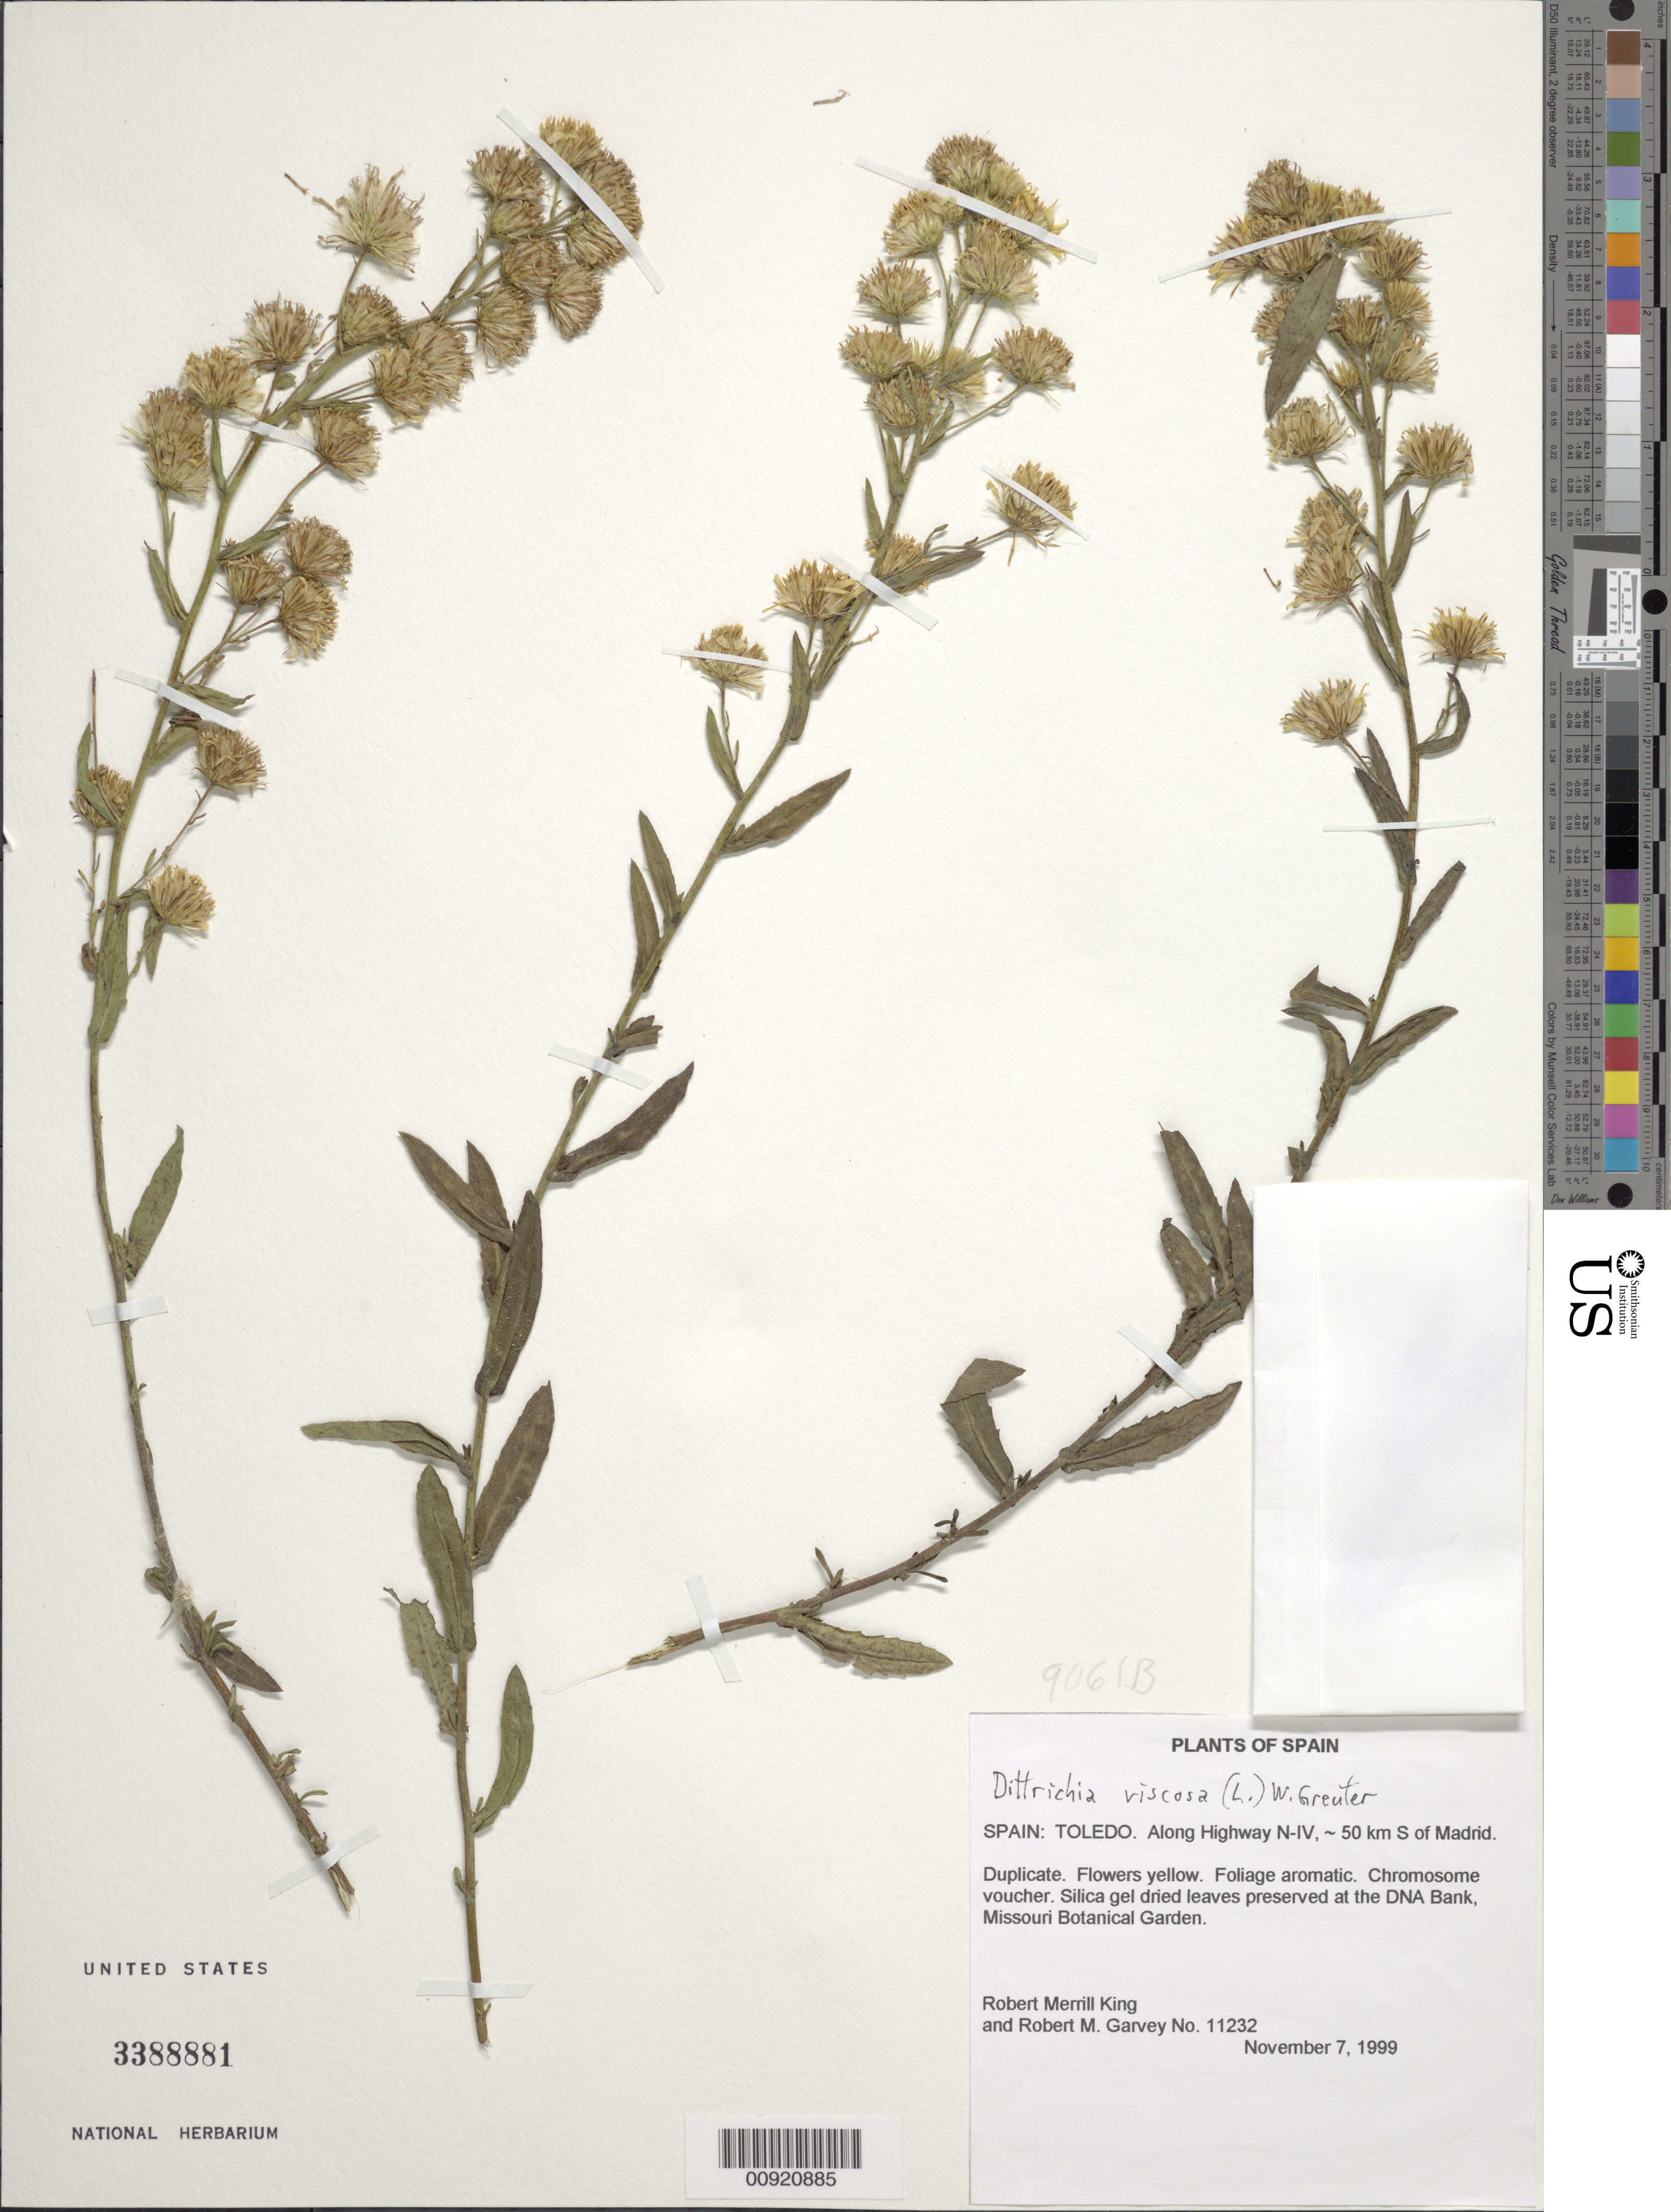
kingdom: Plantae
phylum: Tracheophyta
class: Magnoliopsida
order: Asterales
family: Asteraceae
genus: Inula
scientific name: Inula viscosa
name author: (L.) Aiton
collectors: R. M. King & R. Garvey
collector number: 11232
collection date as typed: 07 Nov 1999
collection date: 1999-11-07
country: Spain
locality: Spain: Toledo. Along highway N-IV, ~50 km S of Madrid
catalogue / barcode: US 3388881